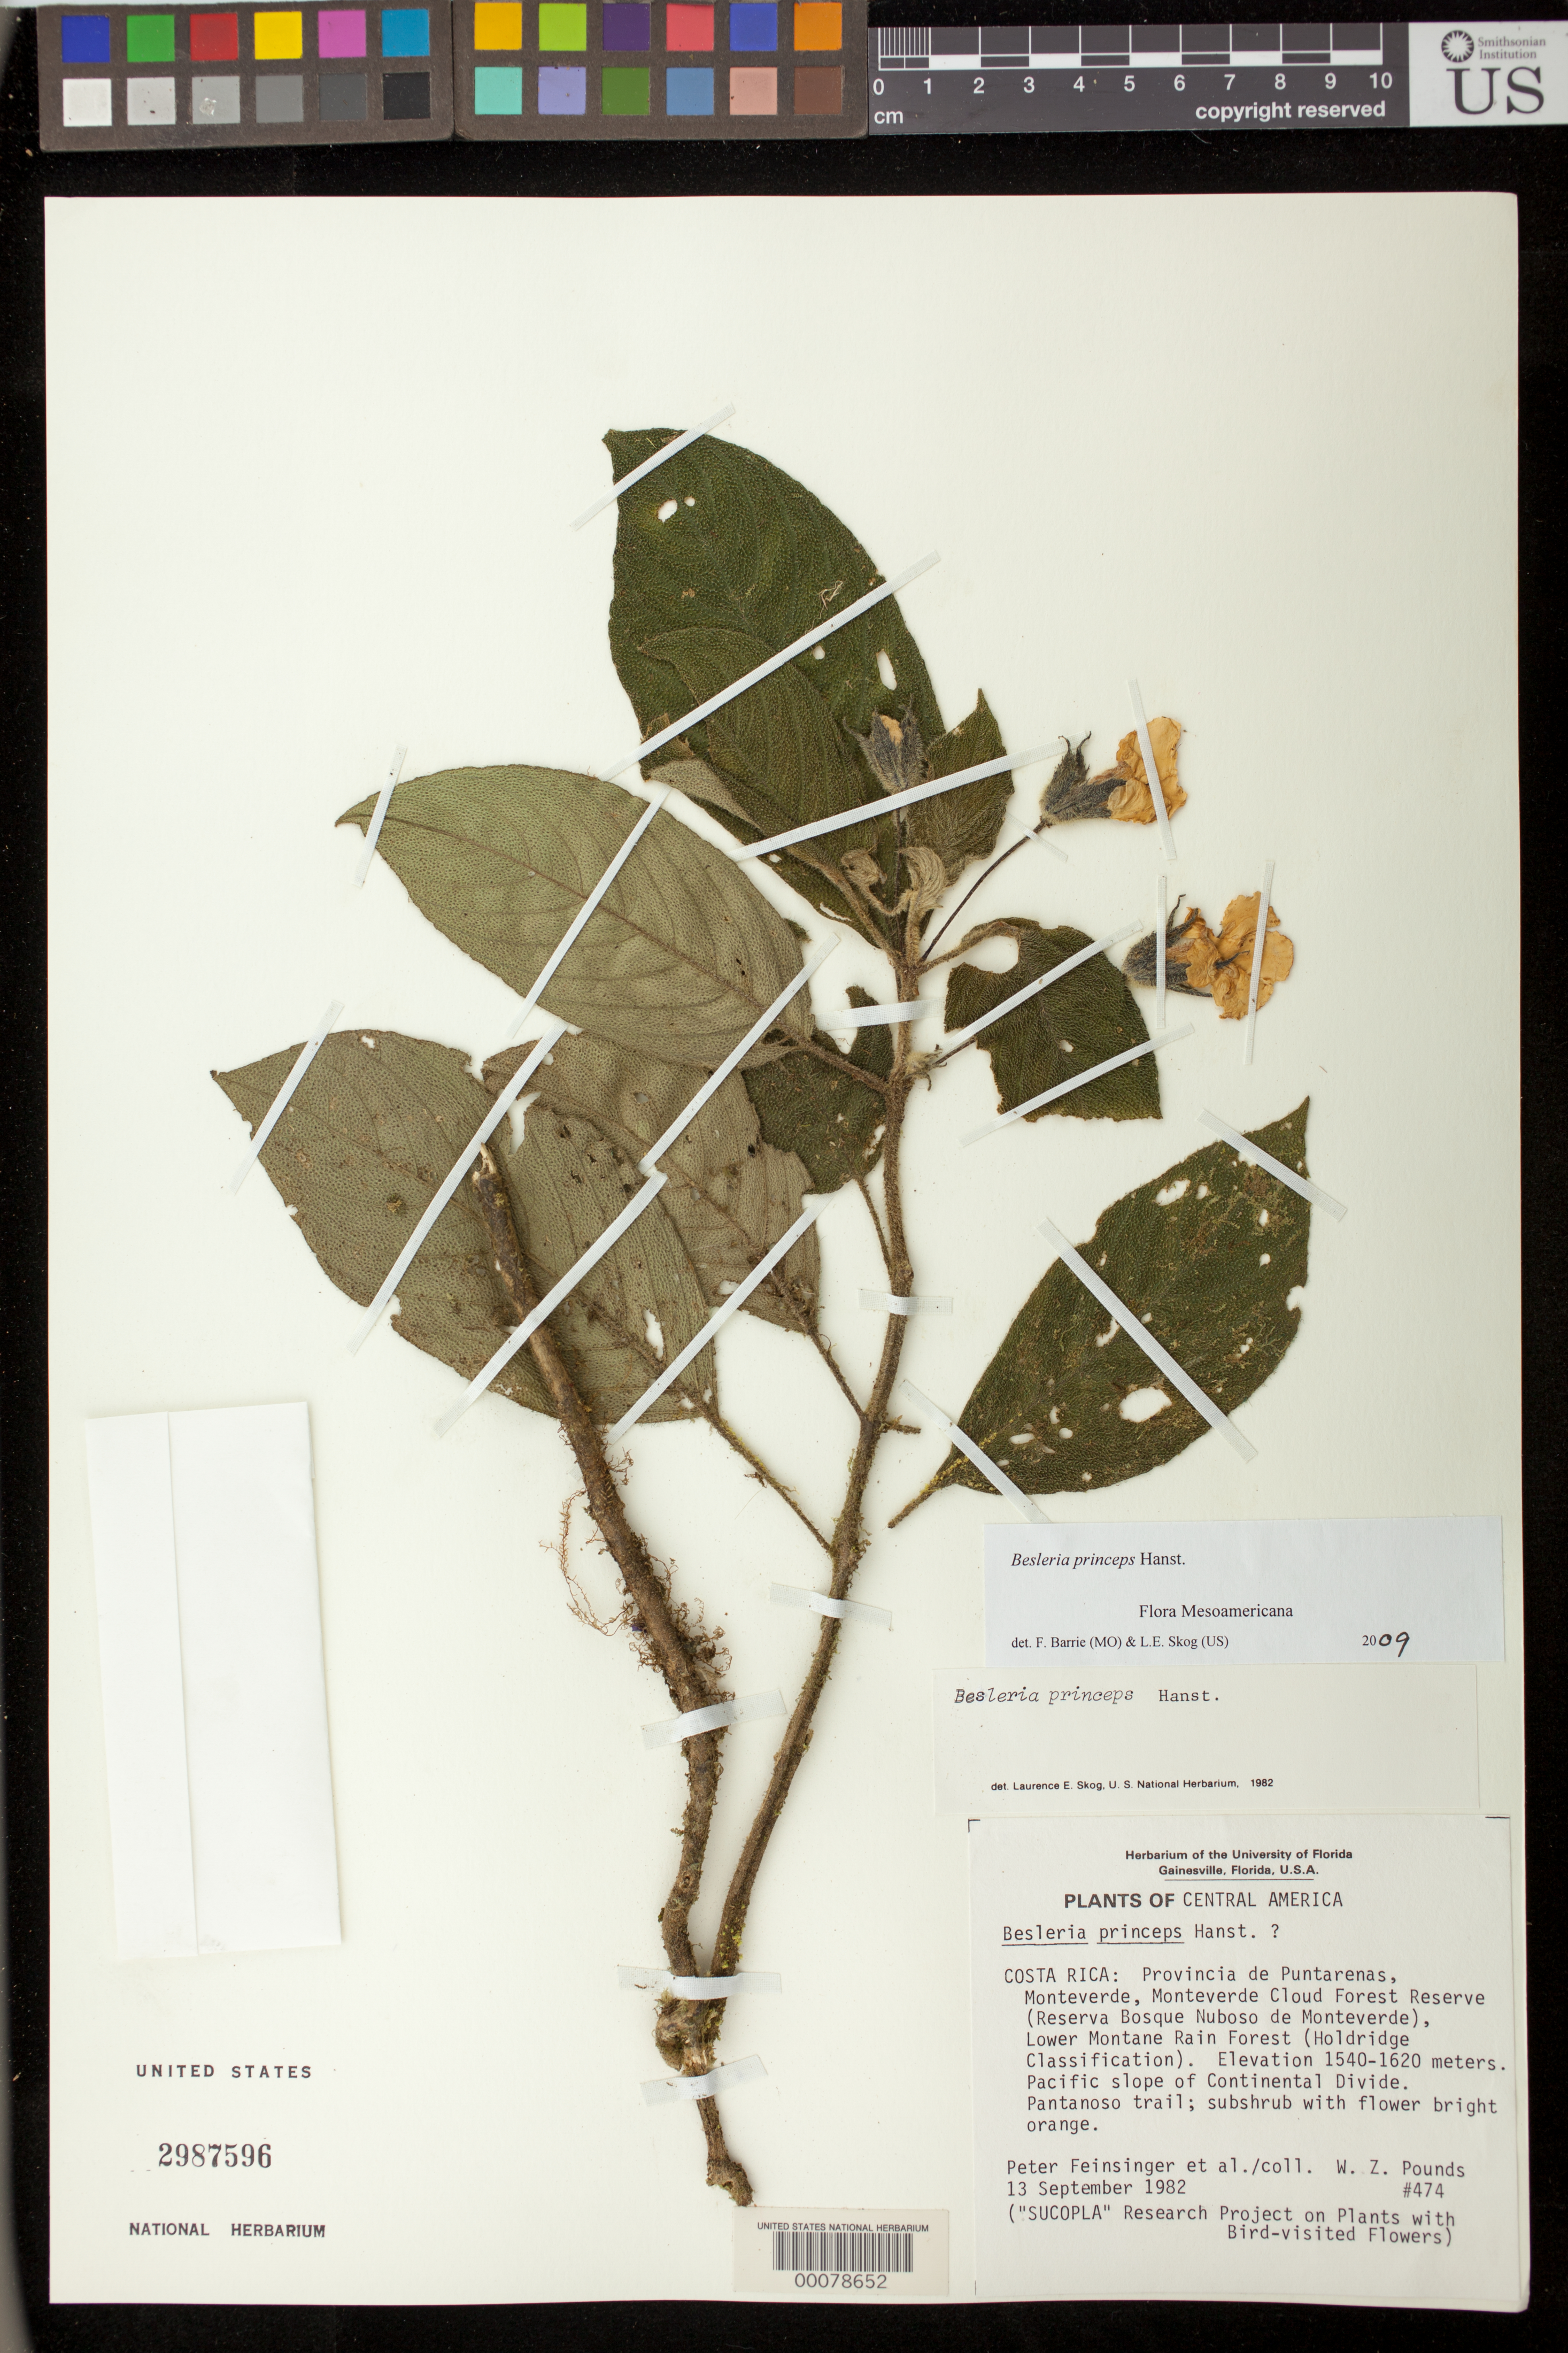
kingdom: Plantae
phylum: Tracheophyta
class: Magnoliopsida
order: Lamiales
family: Gesneriaceae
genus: Besleria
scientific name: Besleria princeps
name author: Hanst.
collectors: P. Feinsinger & W. Pounds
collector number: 474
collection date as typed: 13 Sep 1982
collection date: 1982-09-13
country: Costa Rica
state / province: Puntarenas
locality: Monteverde, Monteverde Cloud Forest Reserve (Reserva Bosque Nuboso de Monteverde), Pacific slope of continental divide, Pantanoso trail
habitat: Lower montane rain forest (Holdridge classification)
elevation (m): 1540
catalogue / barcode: US 2987596